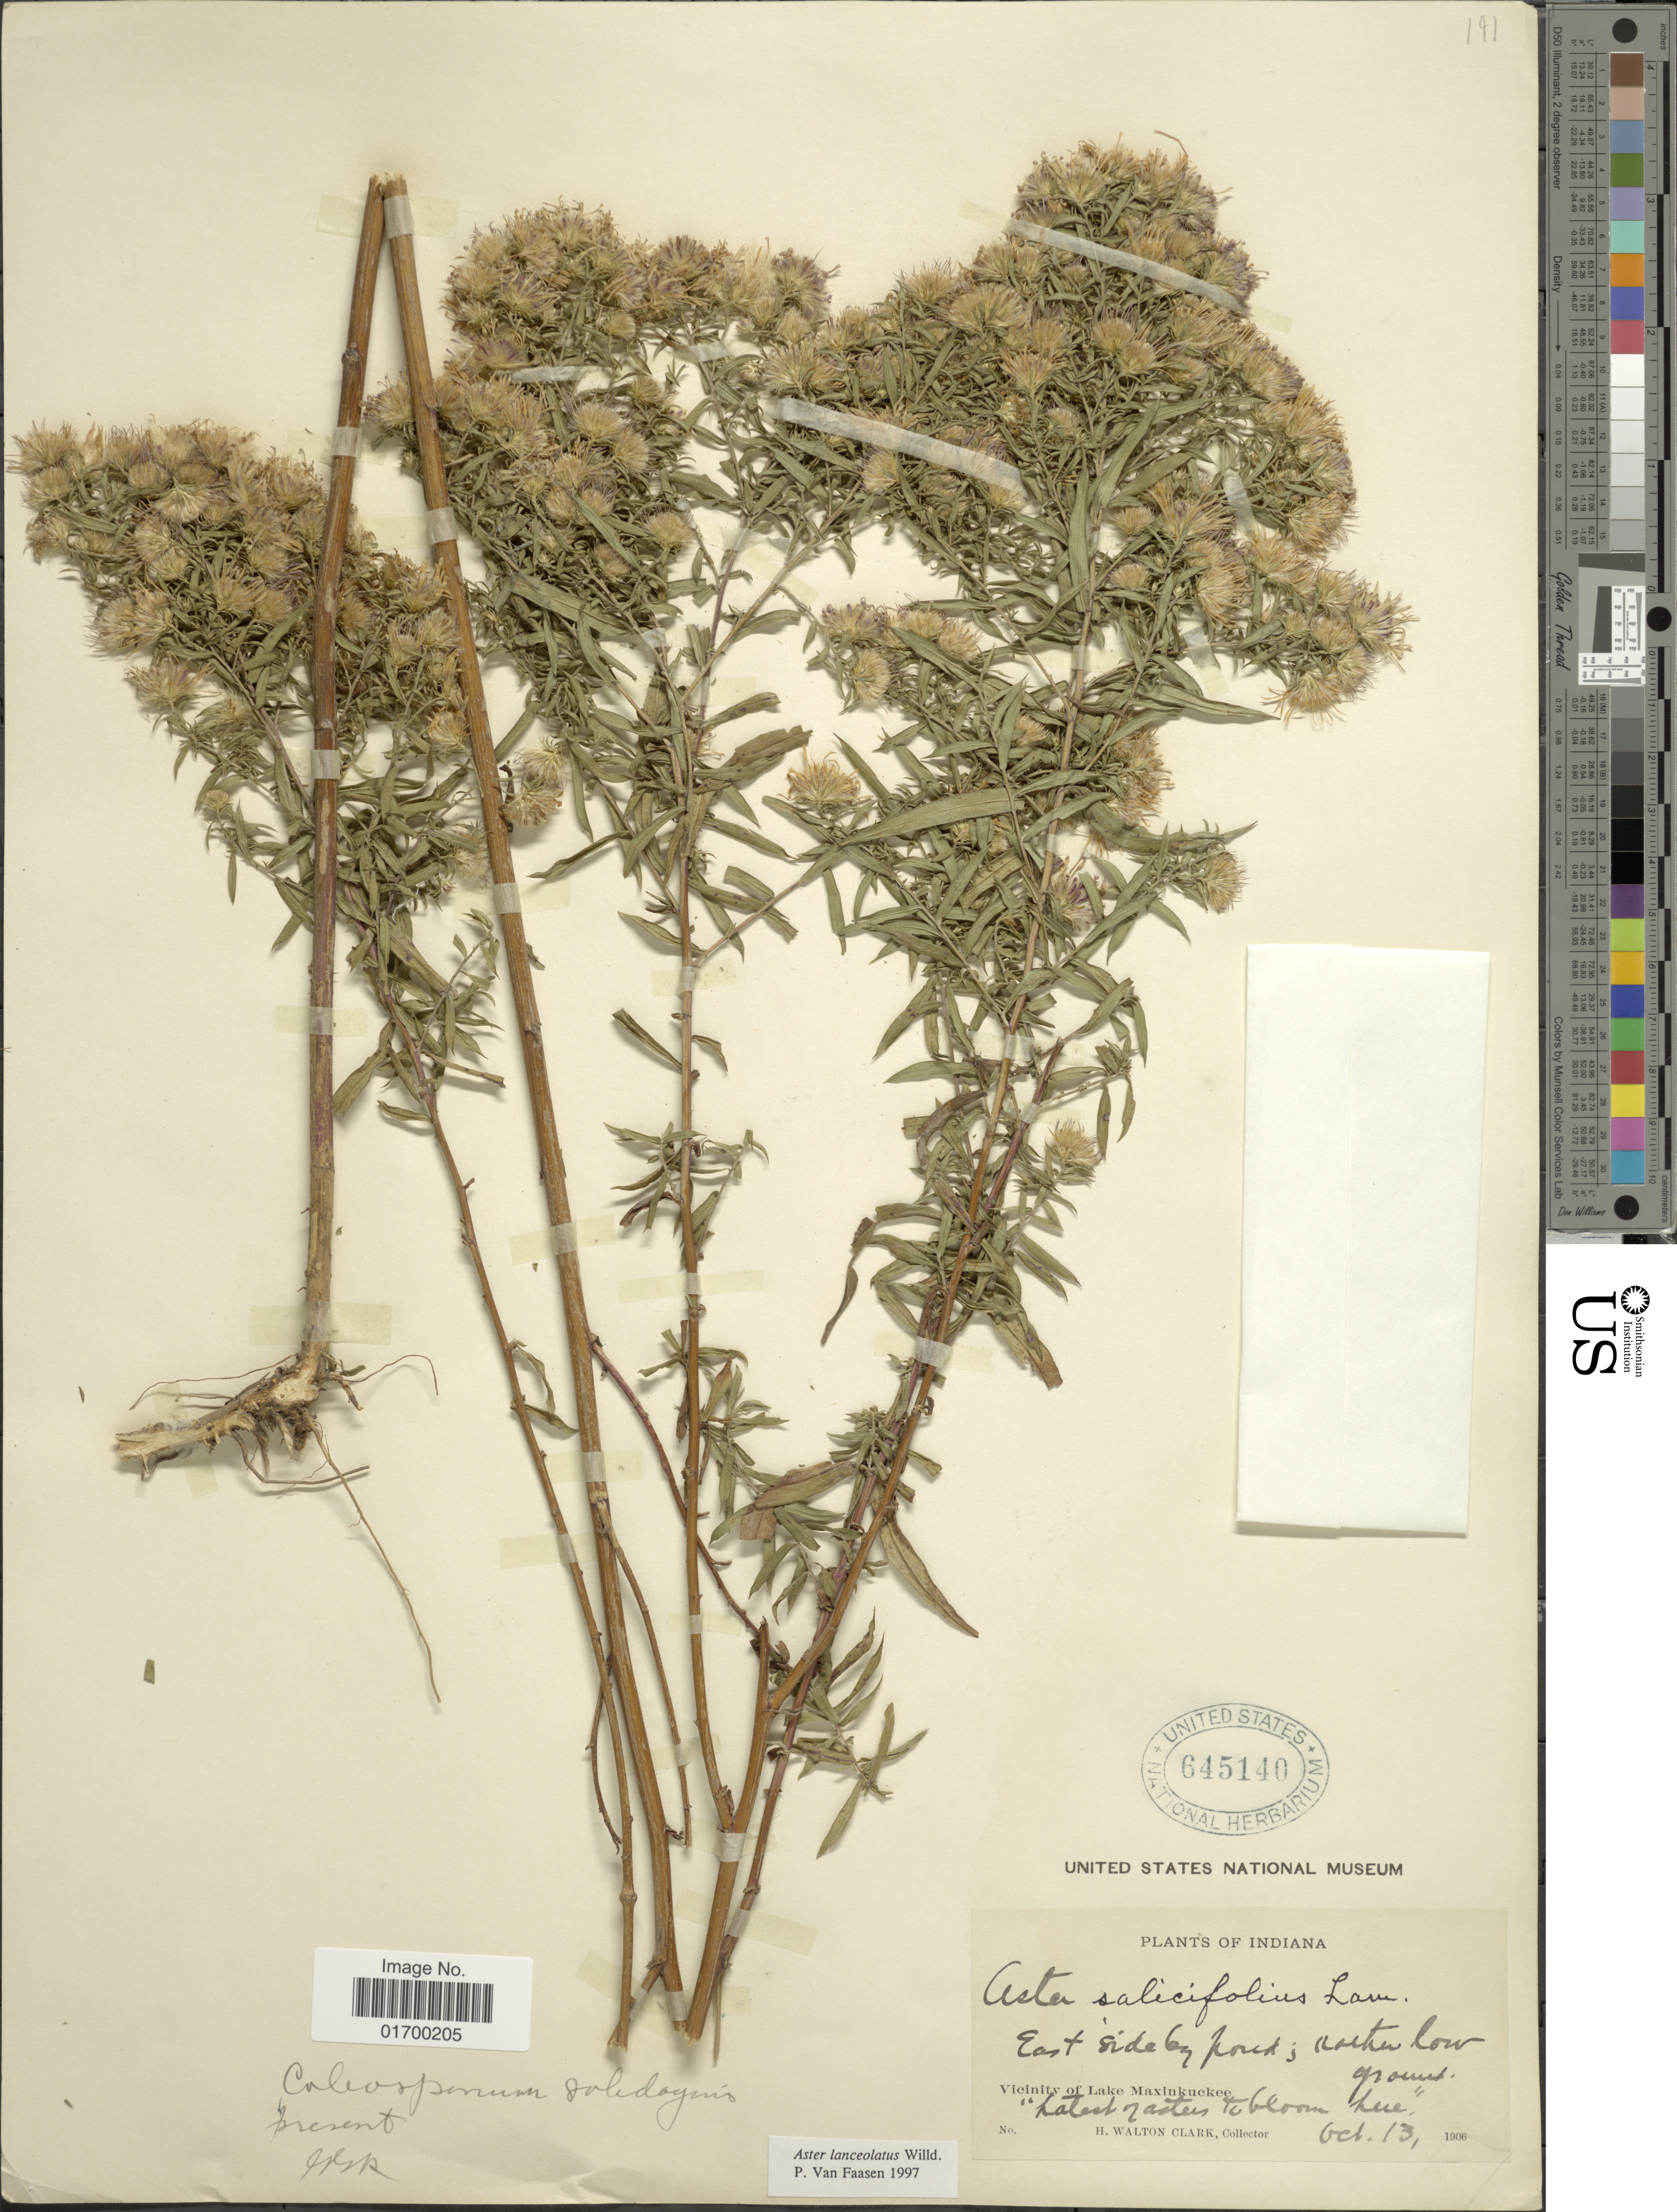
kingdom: Plantae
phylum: Tracheophyta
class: Magnoliopsida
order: Asterales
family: Asteraceae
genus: Symphyotrichum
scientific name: Symphyotrichum lanceolatum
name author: (Willd.) G.L. Nesom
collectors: H. W. Clark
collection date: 1906-10-13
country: United States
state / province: Indiana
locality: East side of pond; rather low ground, Vicinity of Lake Maxinkuckee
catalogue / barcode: US 645140